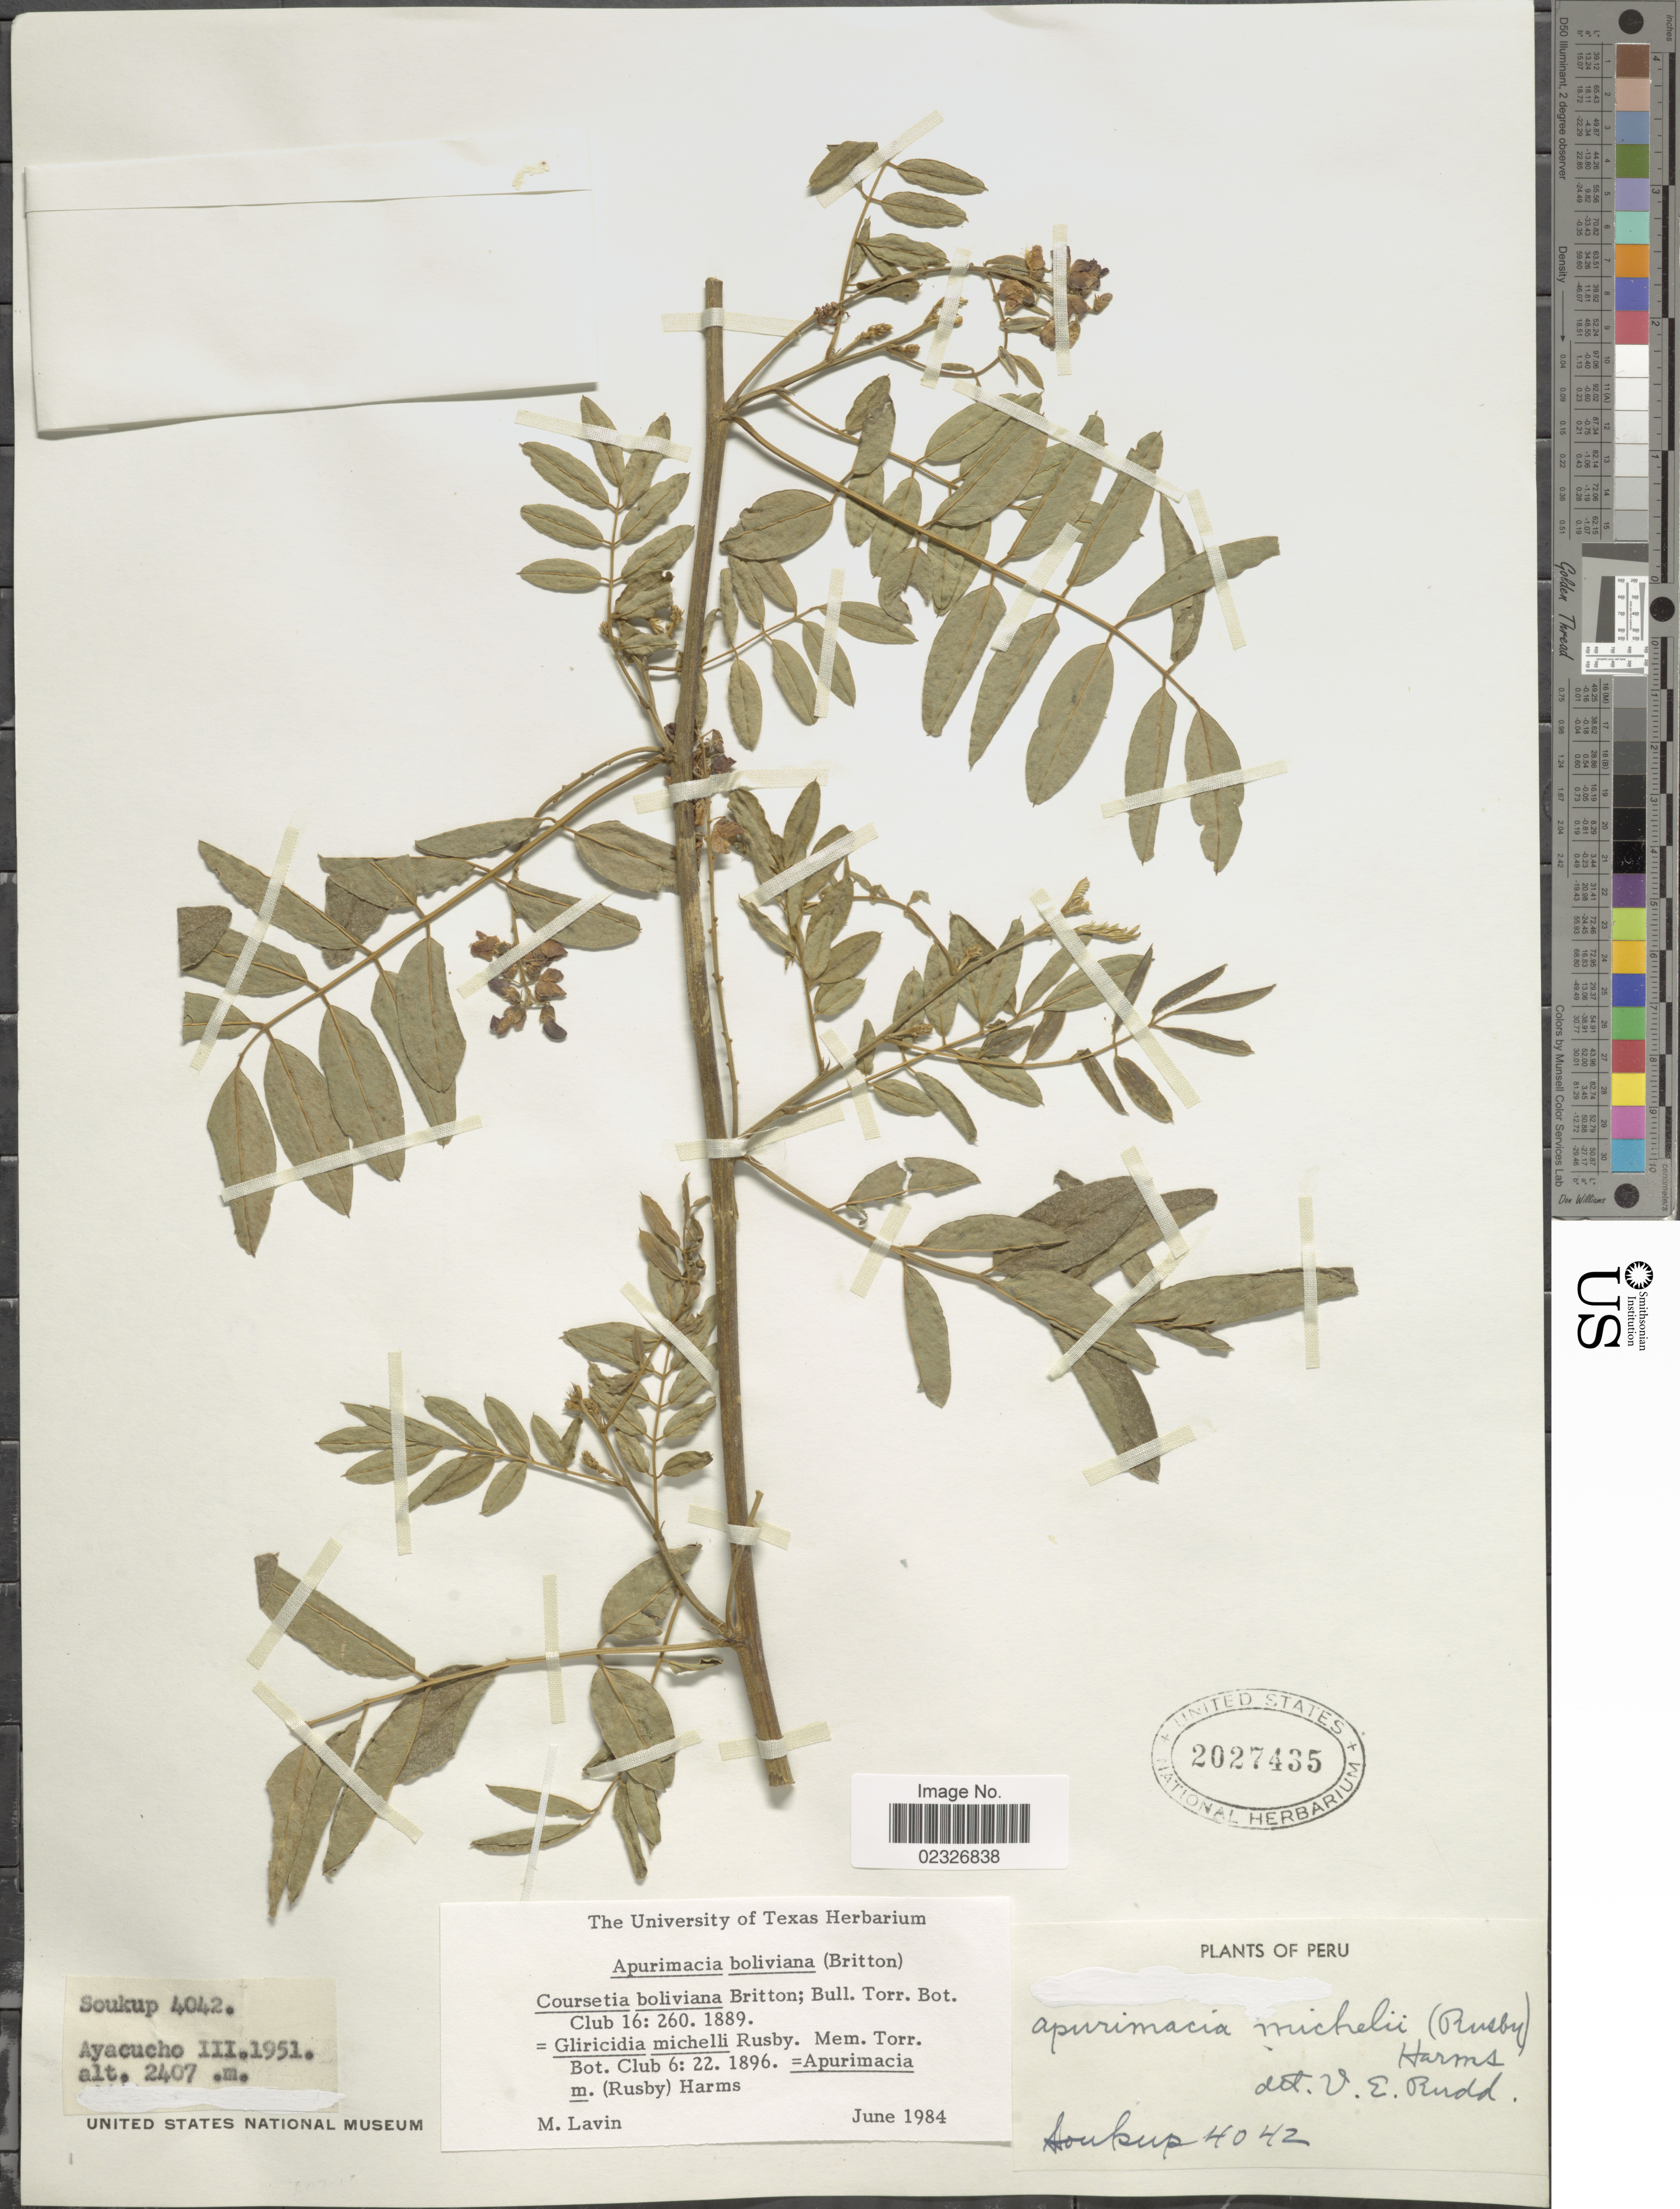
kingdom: Plantae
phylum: Tracheophyta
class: Magnoliopsida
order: Fabales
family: Fabaceae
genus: Apurimacia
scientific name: Apurimacia boliviana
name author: (Britton) Lavin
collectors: -- Soukup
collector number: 4042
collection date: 1951-03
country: Peru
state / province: Ayacucho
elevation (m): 2407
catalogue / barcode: US 2027435